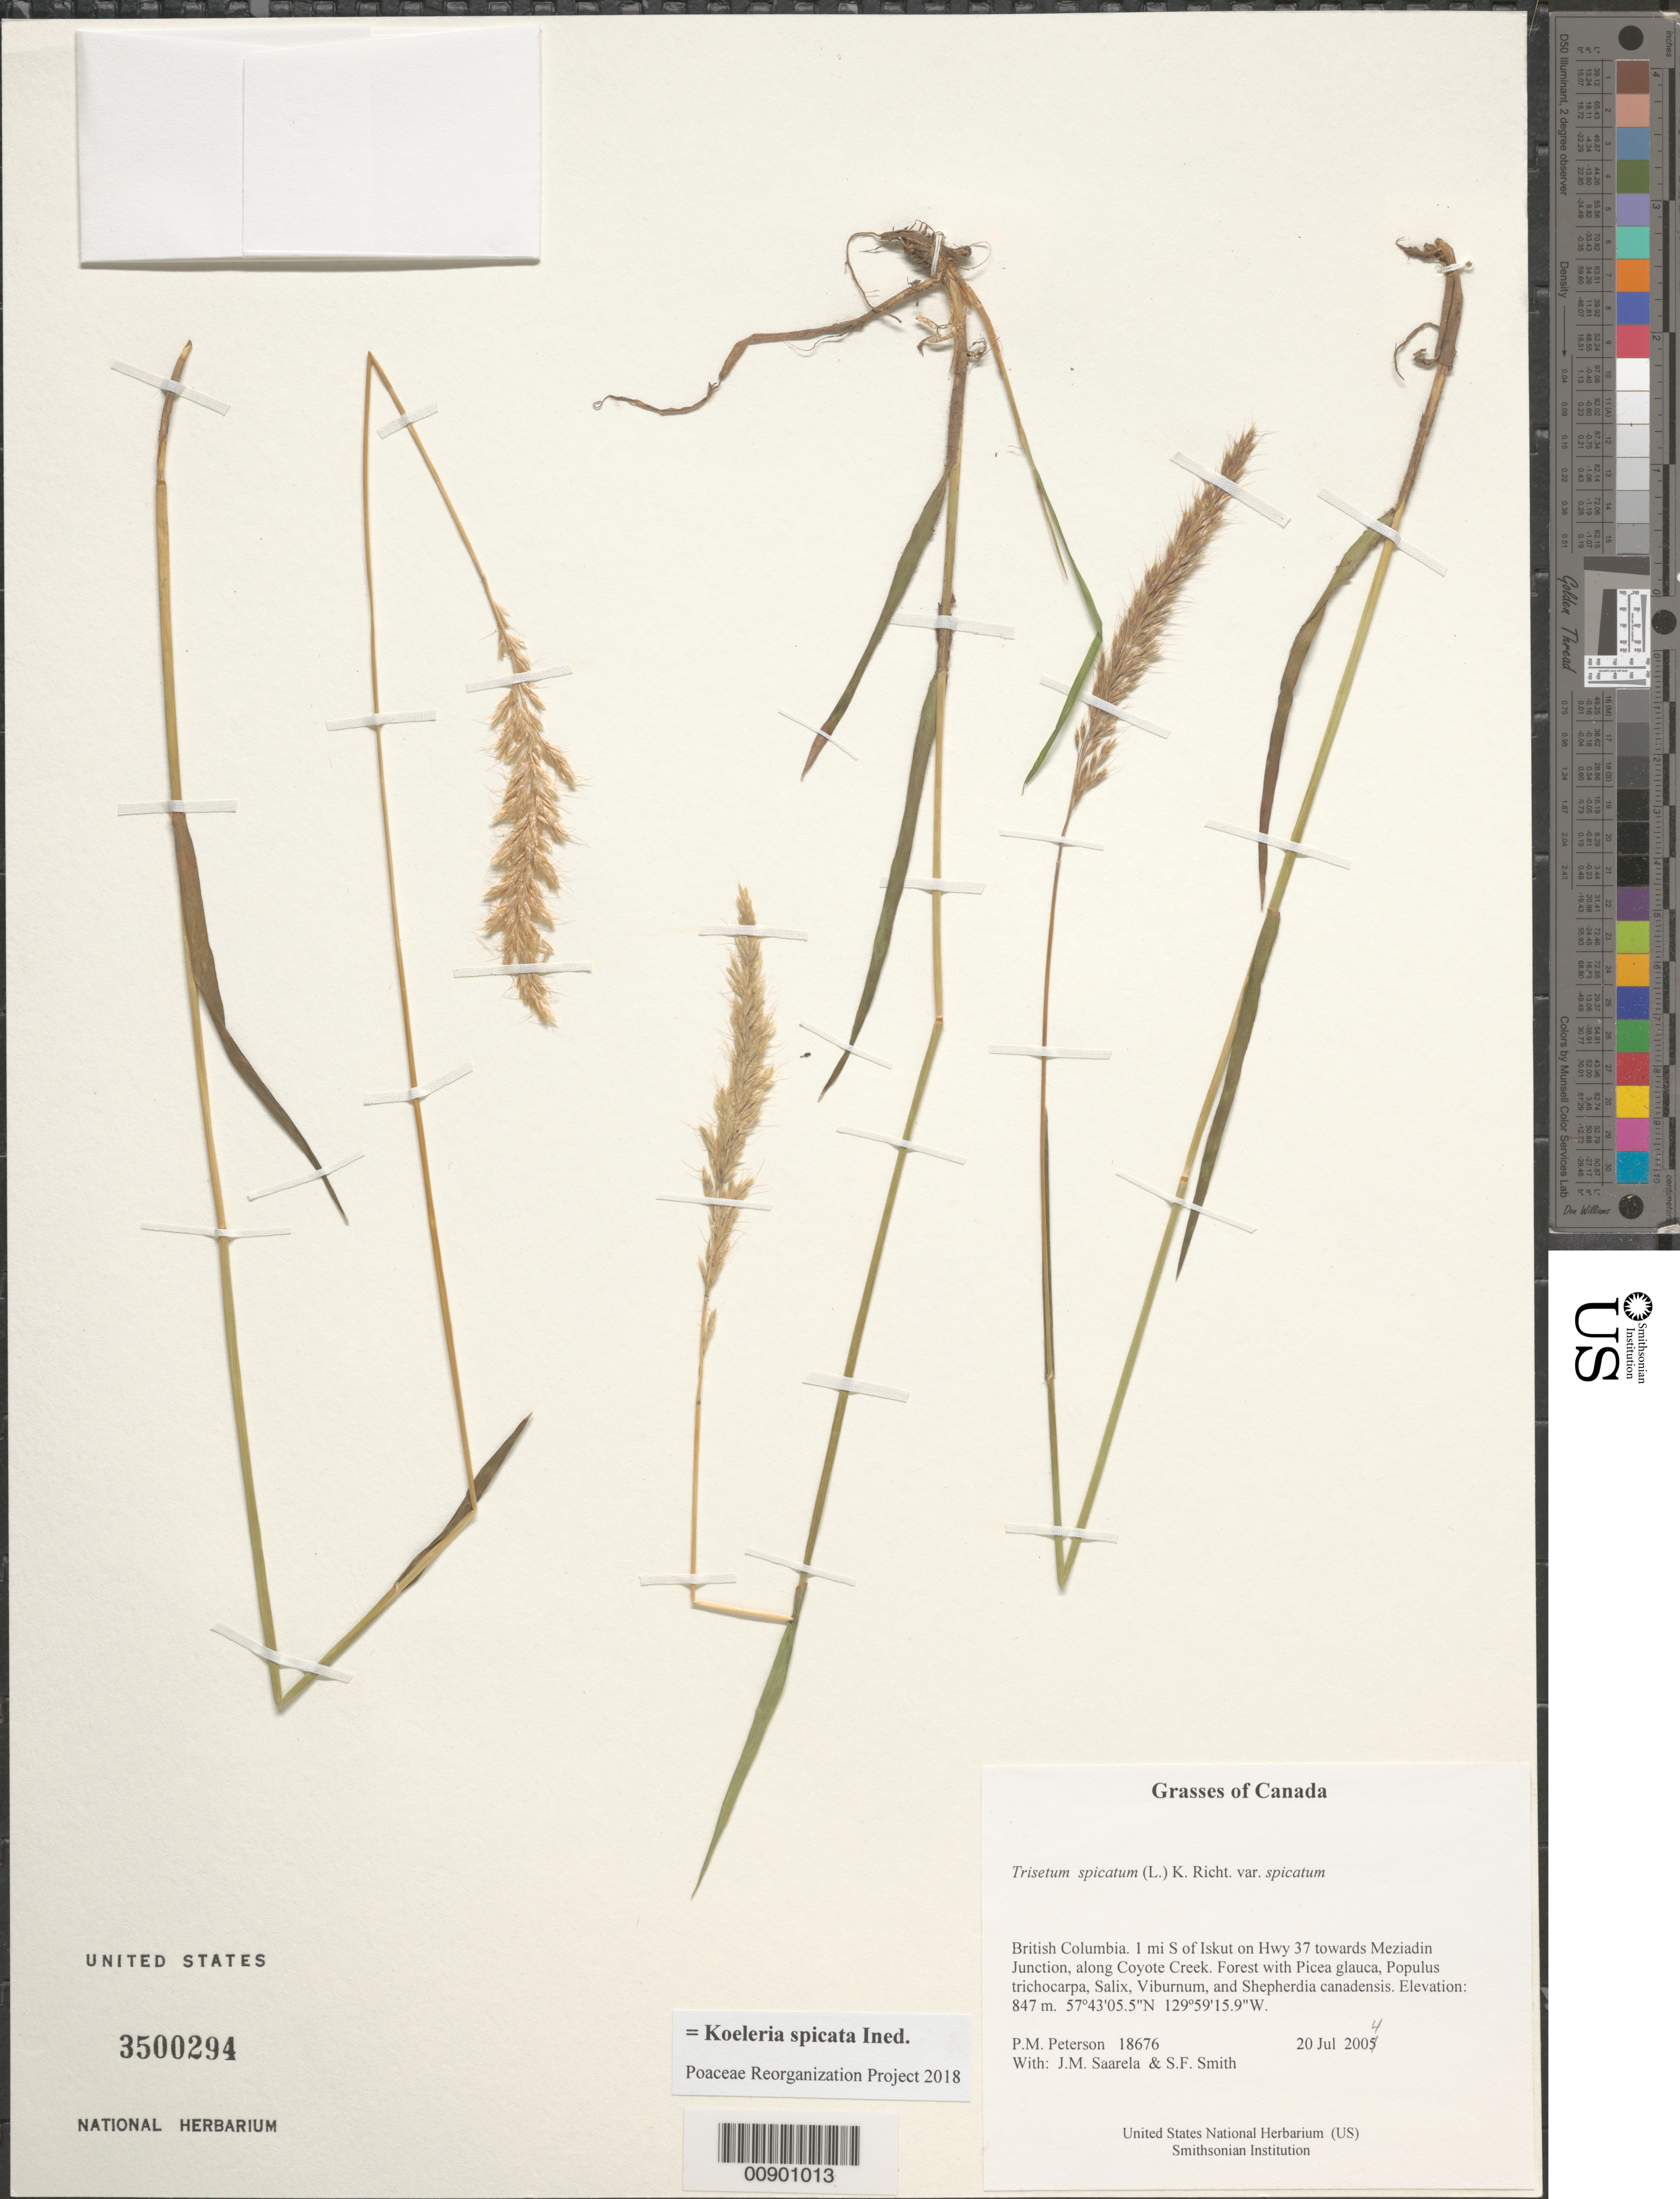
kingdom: Plantae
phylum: Tracheophyta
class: Liliopsida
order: Poales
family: Poaceae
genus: Koeleria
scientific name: Koeleria spicata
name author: (L.) Barberá et al.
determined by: Poaceae Reorganization Project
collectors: P. M. Peterson, J. Saarela & S.F. Smith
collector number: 18676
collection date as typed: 20 Jul 2004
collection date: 2004-07-20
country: Canada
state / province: British Columbia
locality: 1 mi S of Iskut on Hwy 37 towards Meziadin Junction, along Coyote Creek. Forest with Picea glauca, Populus trichocarpa, Salix, Viburnum, and Shepherdia canadensis.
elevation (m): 847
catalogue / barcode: US 3500294